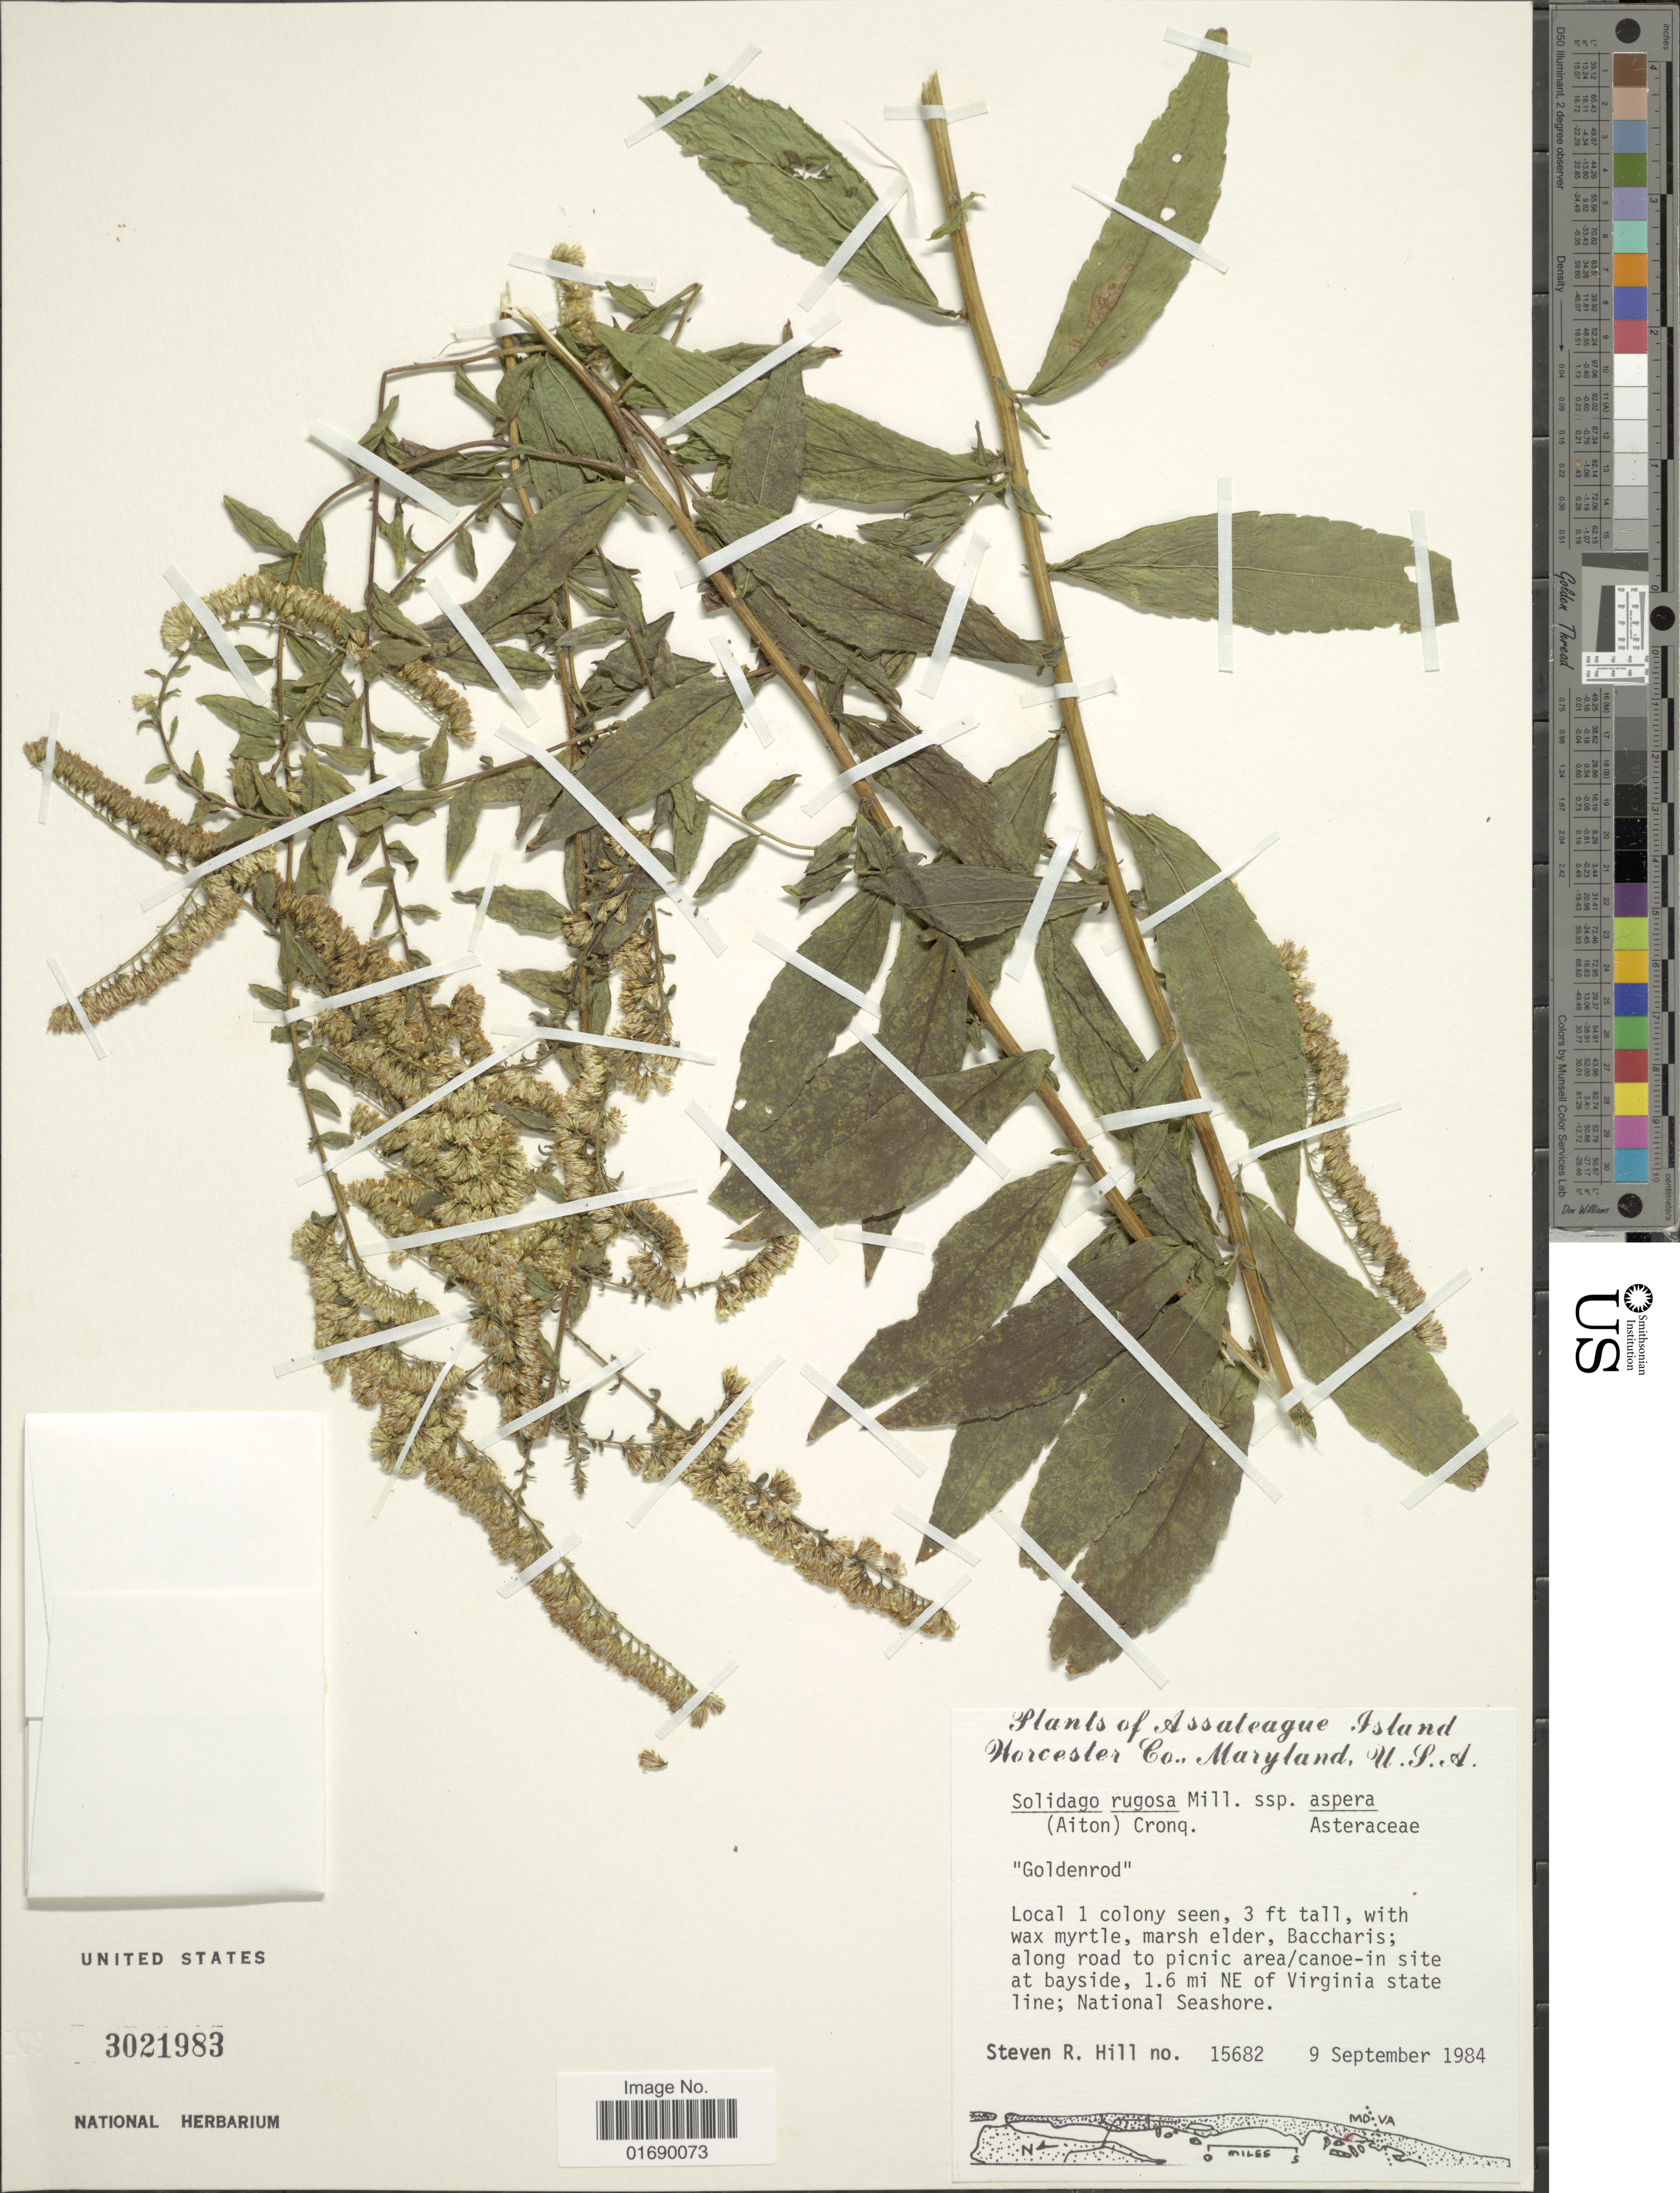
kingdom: Plantae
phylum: Tracheophyta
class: Magnoliopsida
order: Asterales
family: Asteraceae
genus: Solidago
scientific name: Solidago rugosa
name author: Mill.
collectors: S. R. Hill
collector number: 15682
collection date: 1984-09-09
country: United States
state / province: Maryland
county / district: Worcester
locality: Assateague Island Worcester Co.,baccharis; along road to picnic area/canoe-in site at bayside, 1.6 mi NE of Virginia state line; National Seashore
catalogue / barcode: US 3021983